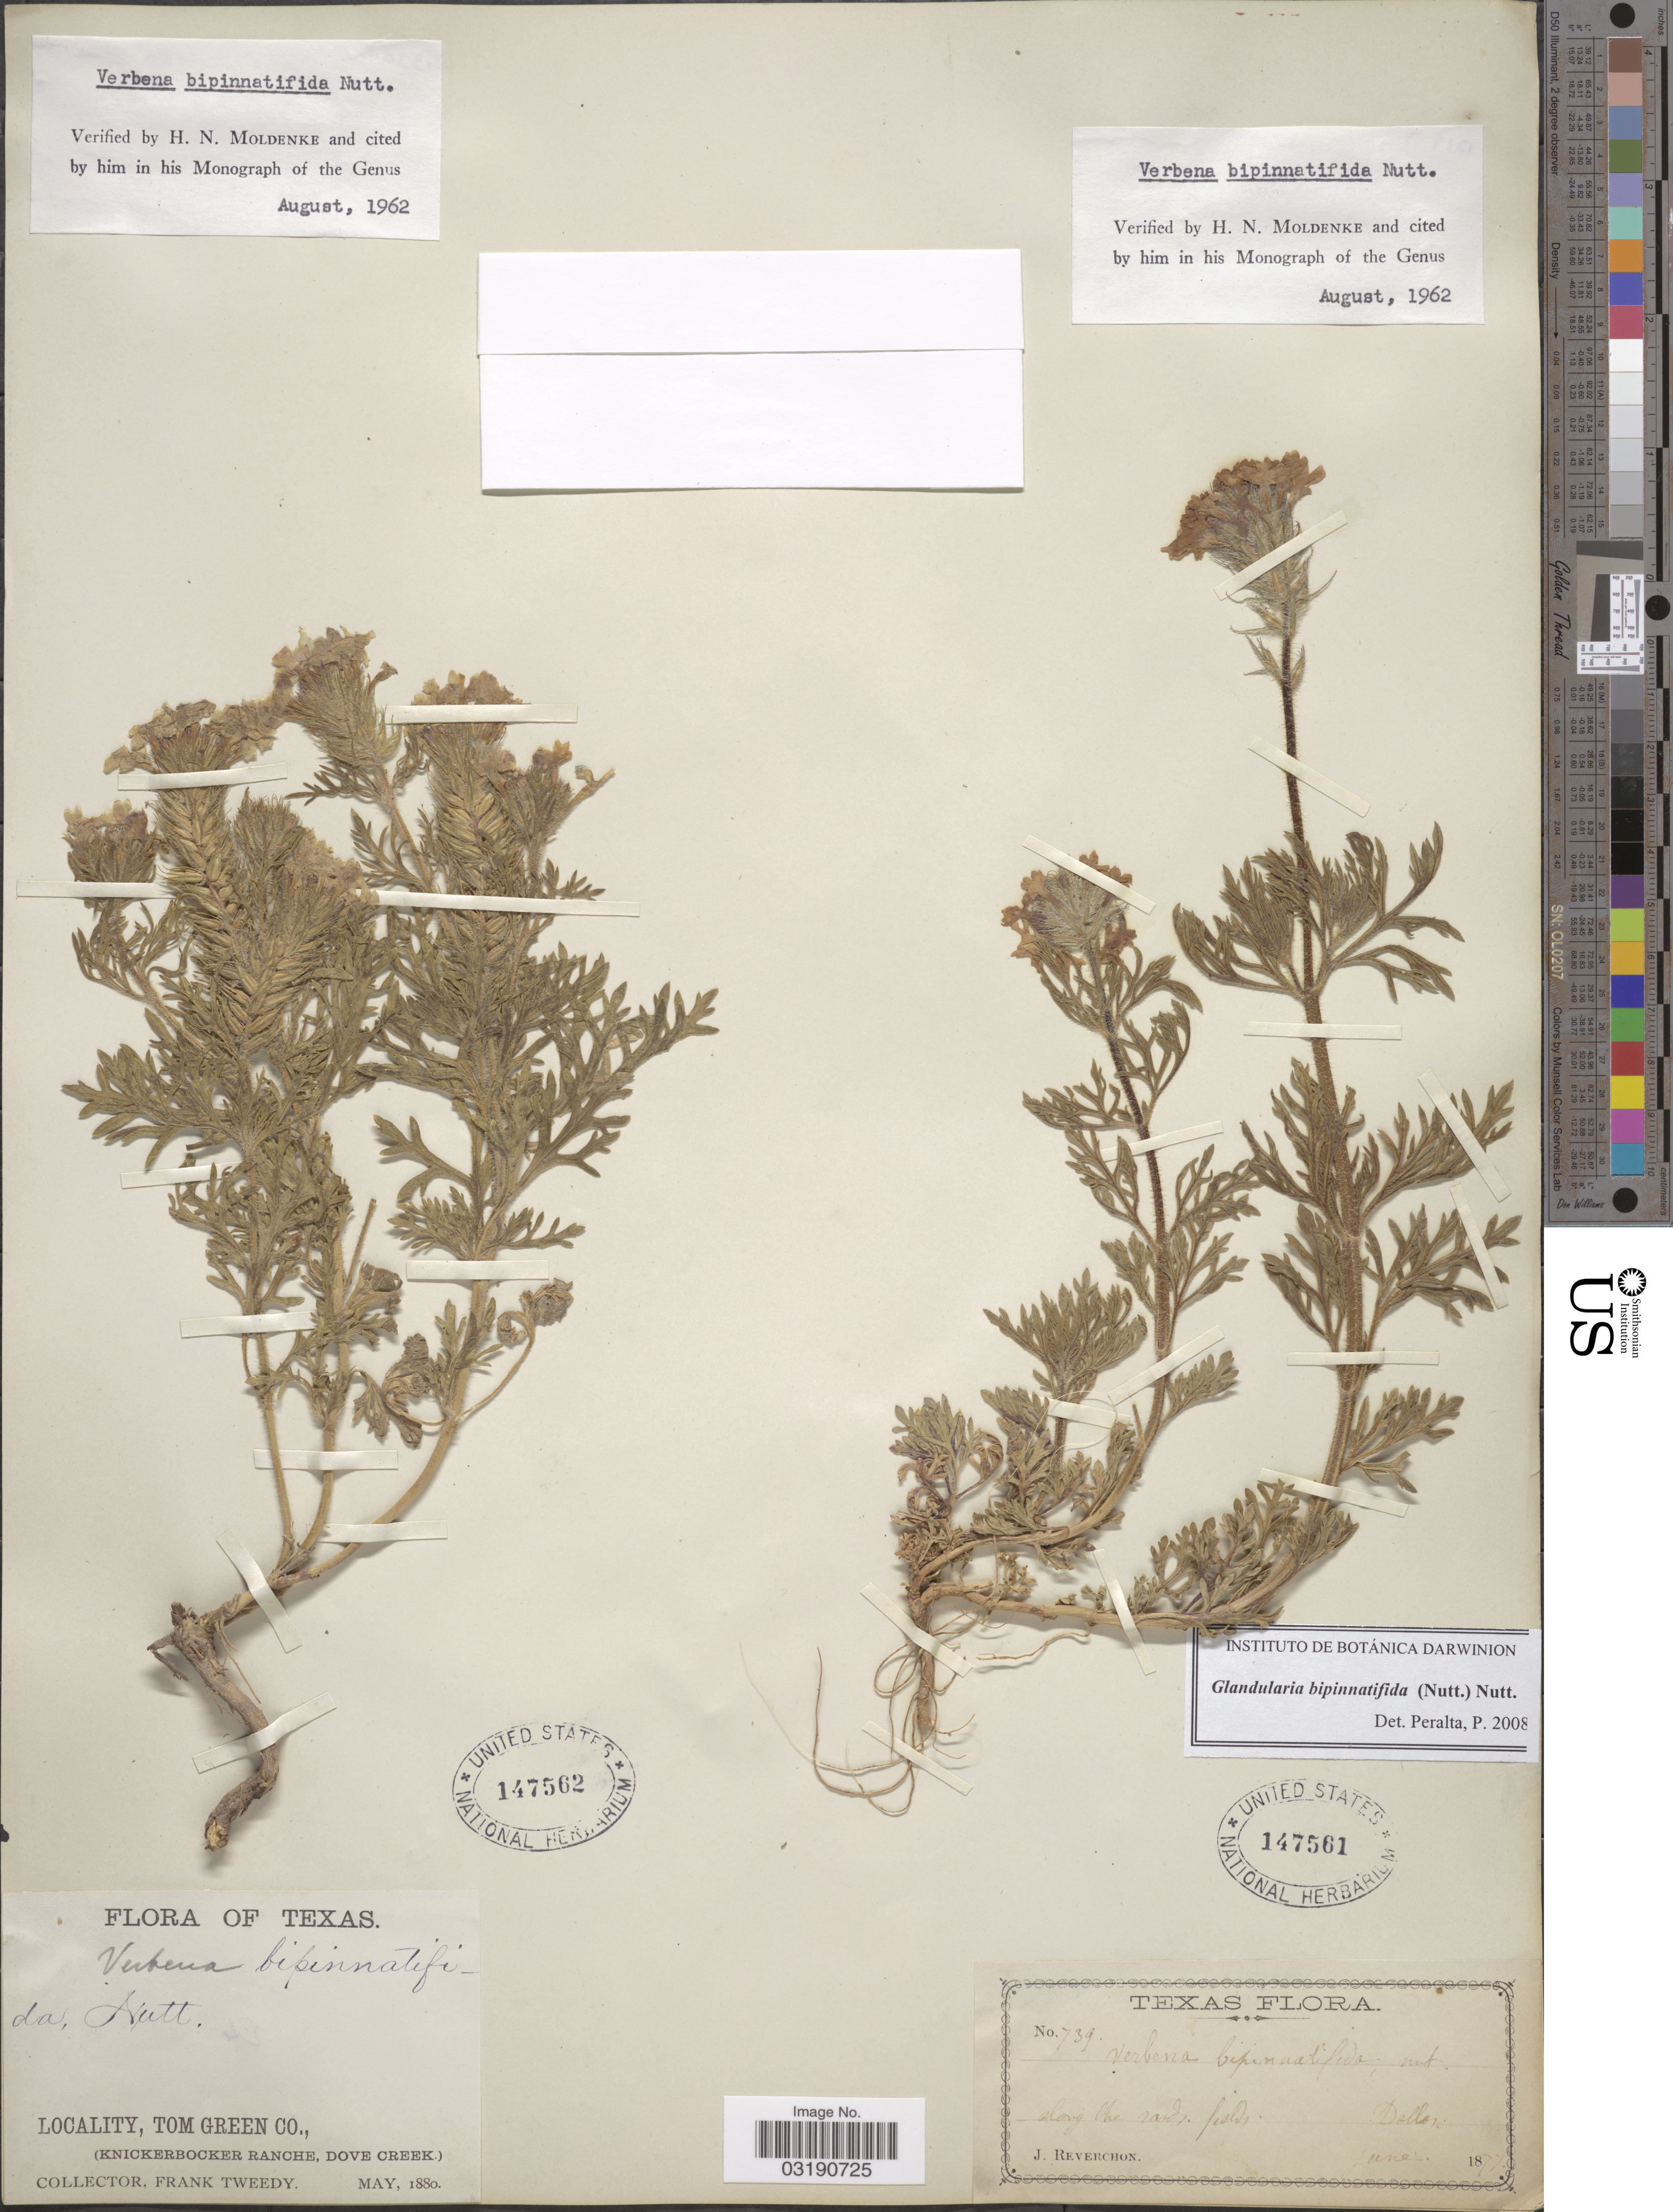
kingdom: Plantae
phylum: Tracheophyta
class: Magnoliopsida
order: Lamiales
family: Verbenaceae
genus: Verbena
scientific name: Verbena bipinnatifida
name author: (Schauer) Nutt.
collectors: J. Reverchon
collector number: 739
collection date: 1877-06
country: United States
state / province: Texas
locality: Dallas.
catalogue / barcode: US 147561-2